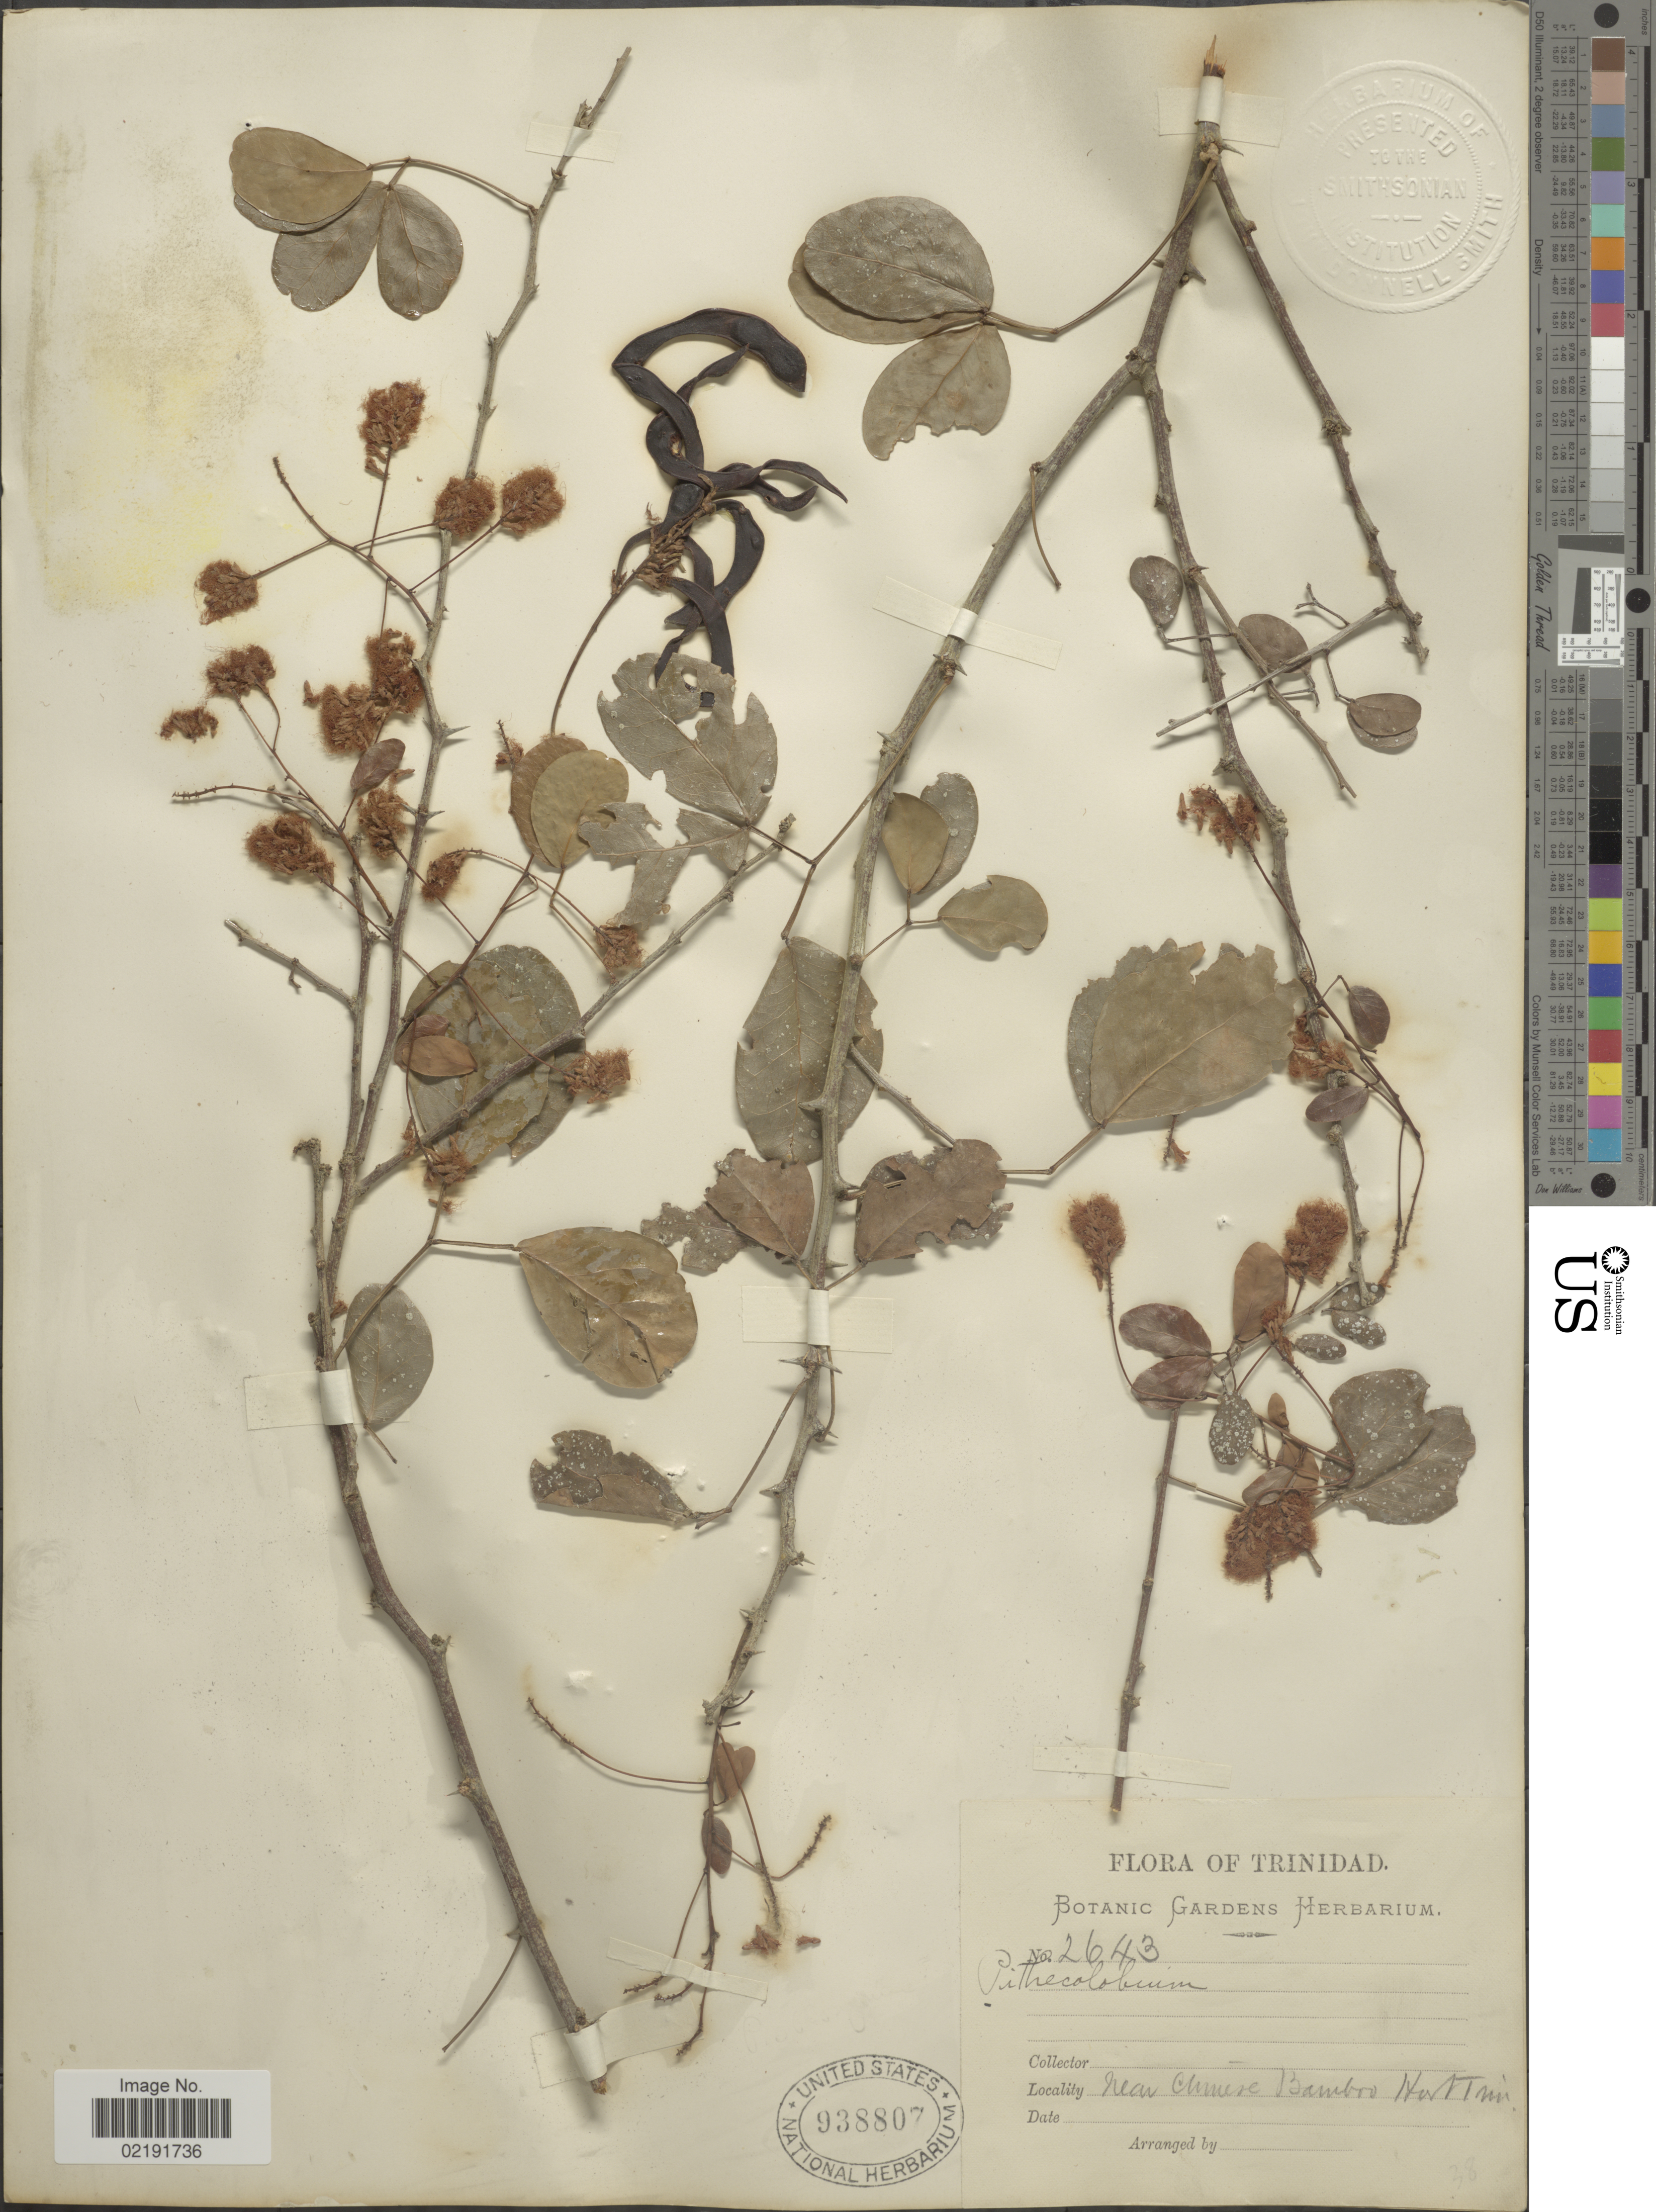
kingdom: Plantae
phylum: Tracheophyta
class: Magnoliopsida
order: Fabales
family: Fabaceae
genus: Pithecellobium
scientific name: Pithecellobium unguis-cati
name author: (L.) Benth.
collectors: Botanic Gardens Herbarium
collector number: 2643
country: Trinidad and Tobago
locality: Trinidad. Near Chinese Bamboo Hort Trin.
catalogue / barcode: US 938807